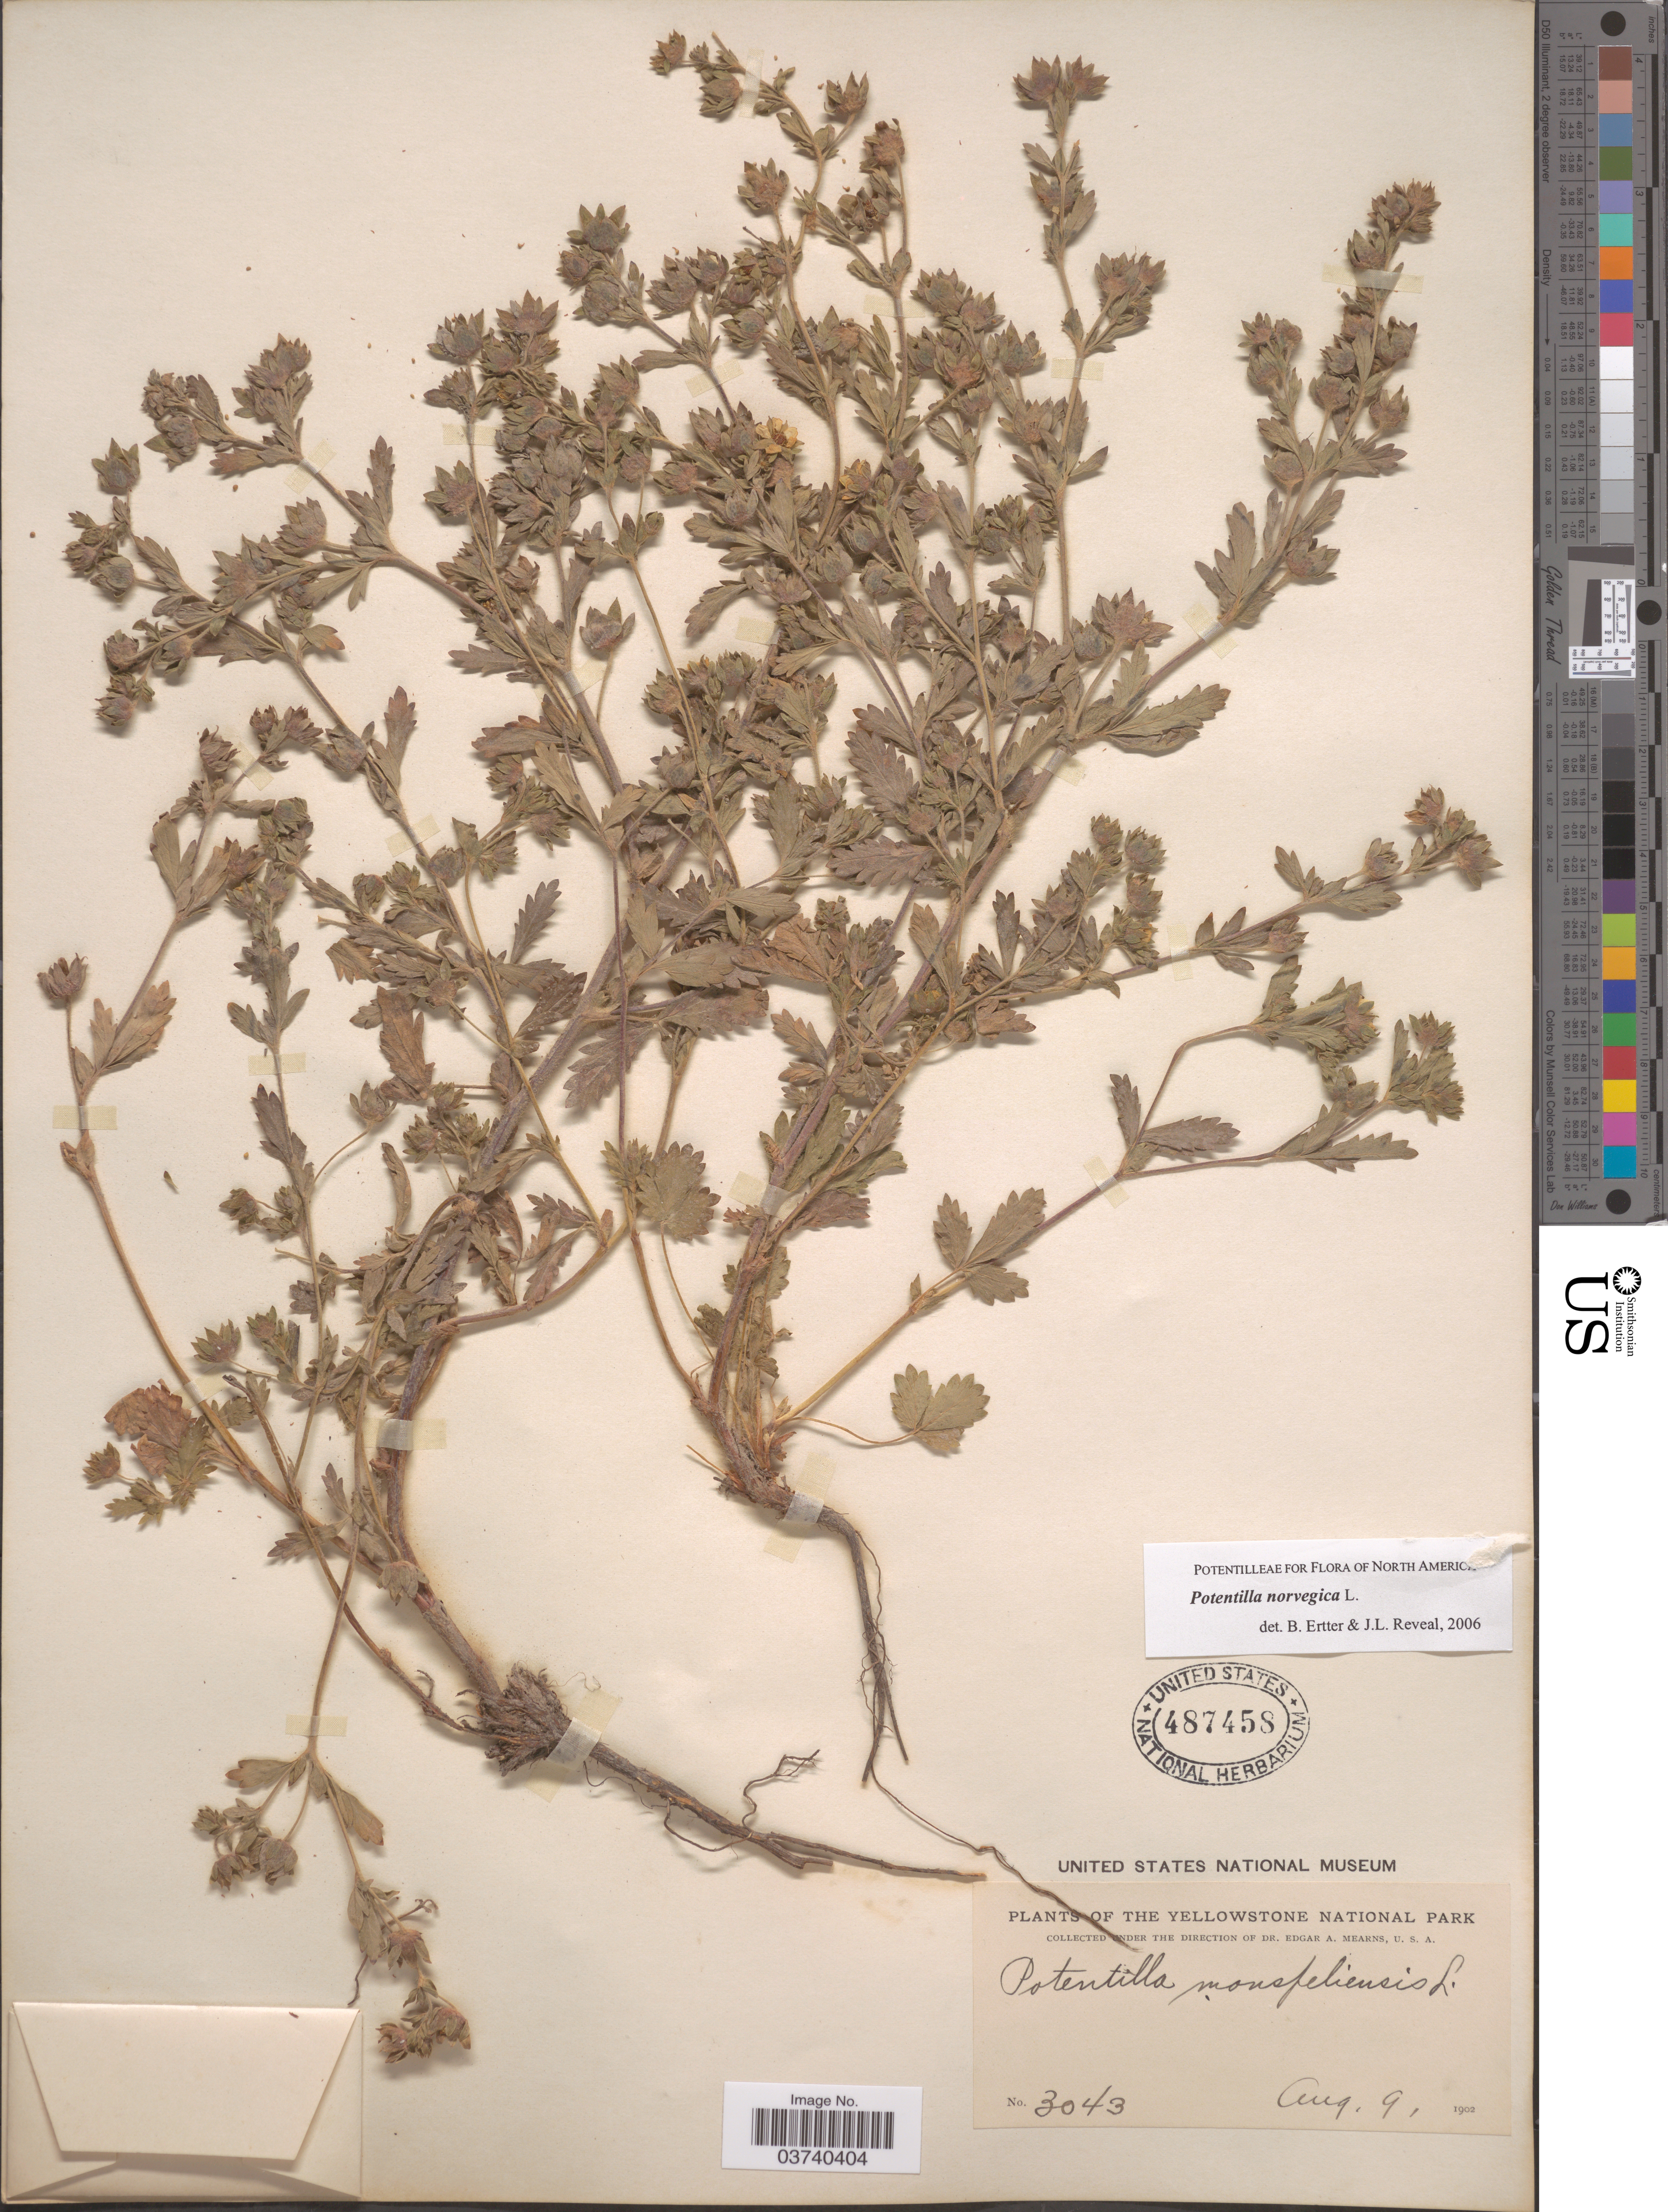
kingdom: Plantae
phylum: Tracheophyta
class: Magnoliopsida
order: Rosales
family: Rosaceae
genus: Potentilla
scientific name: Potentilla norvegica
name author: L.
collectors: E. A. Mearns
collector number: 3043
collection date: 1902-08-09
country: United States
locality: The Yellowstone National Park.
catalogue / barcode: US 487458